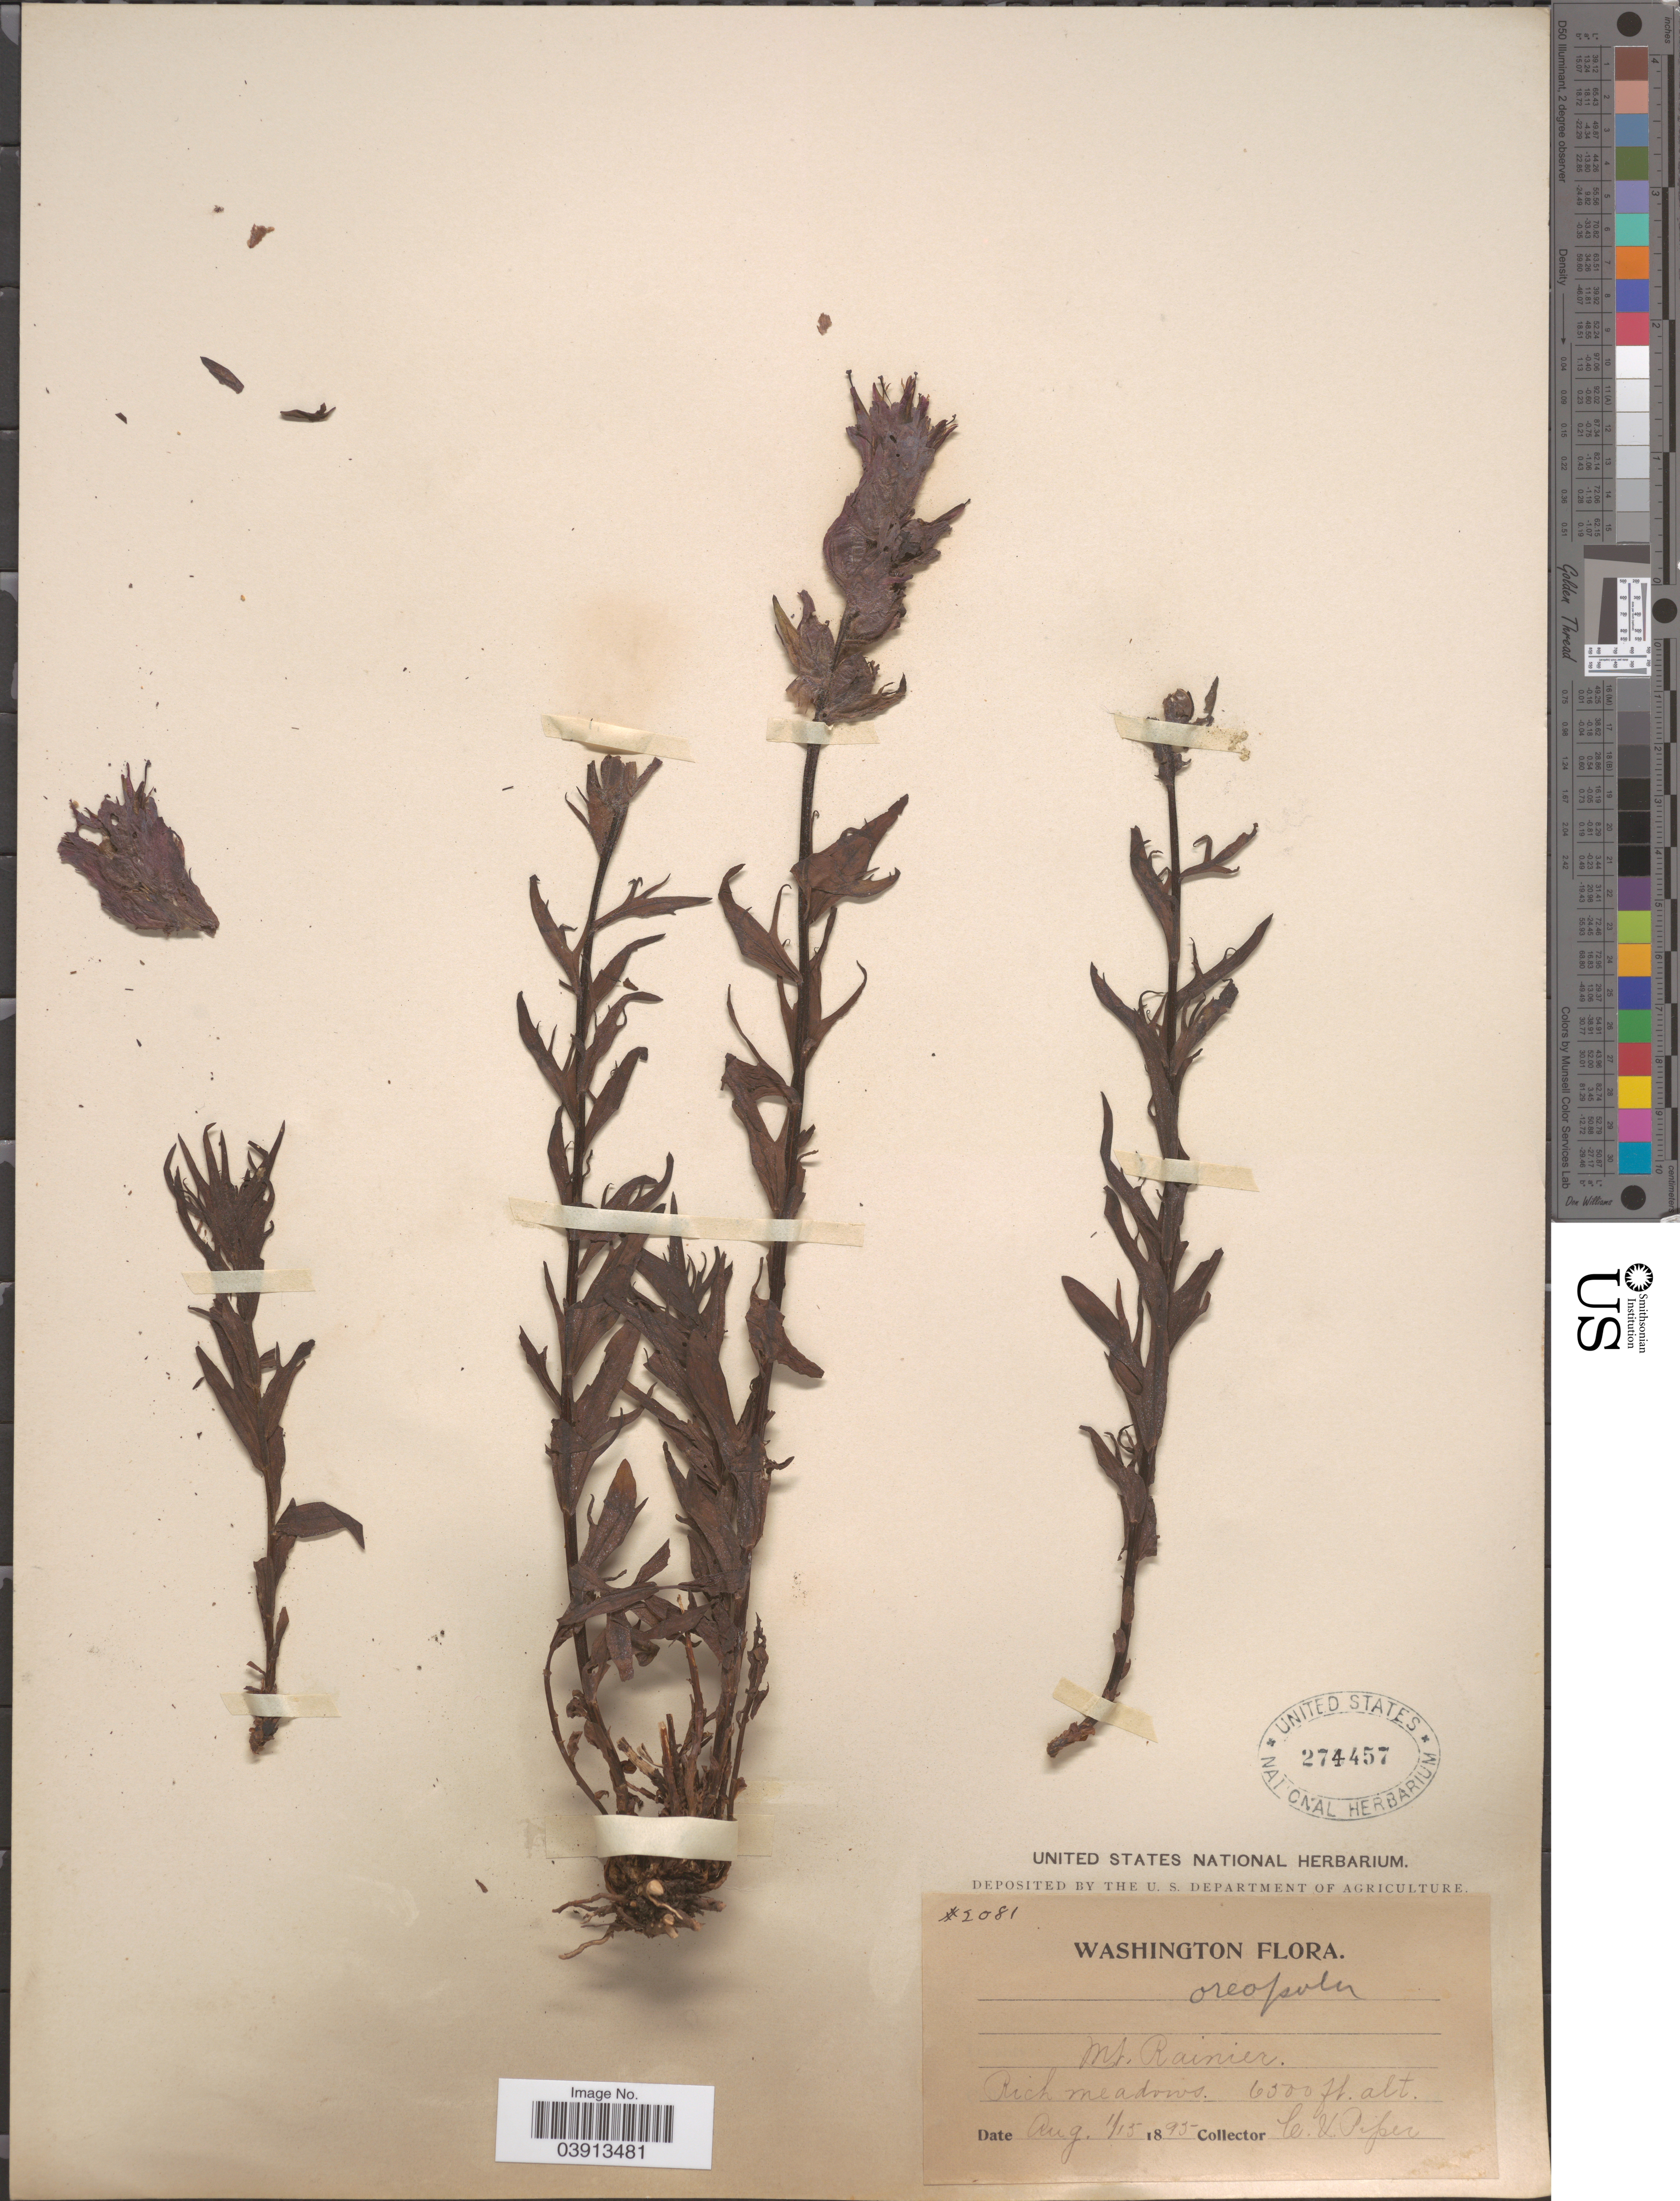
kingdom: Plantae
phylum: Tracheophyta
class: Magnoliopsida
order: Lamiales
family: Orobanchaceae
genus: Castilleja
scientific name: Castilleja parviflora var. oreopola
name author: (Greenm.) Ownbey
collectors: C. V. Piper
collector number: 2081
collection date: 1895-08-01/1895-08-15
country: United States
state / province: Washington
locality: Mt. Rainier.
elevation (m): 1981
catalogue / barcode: US 274457